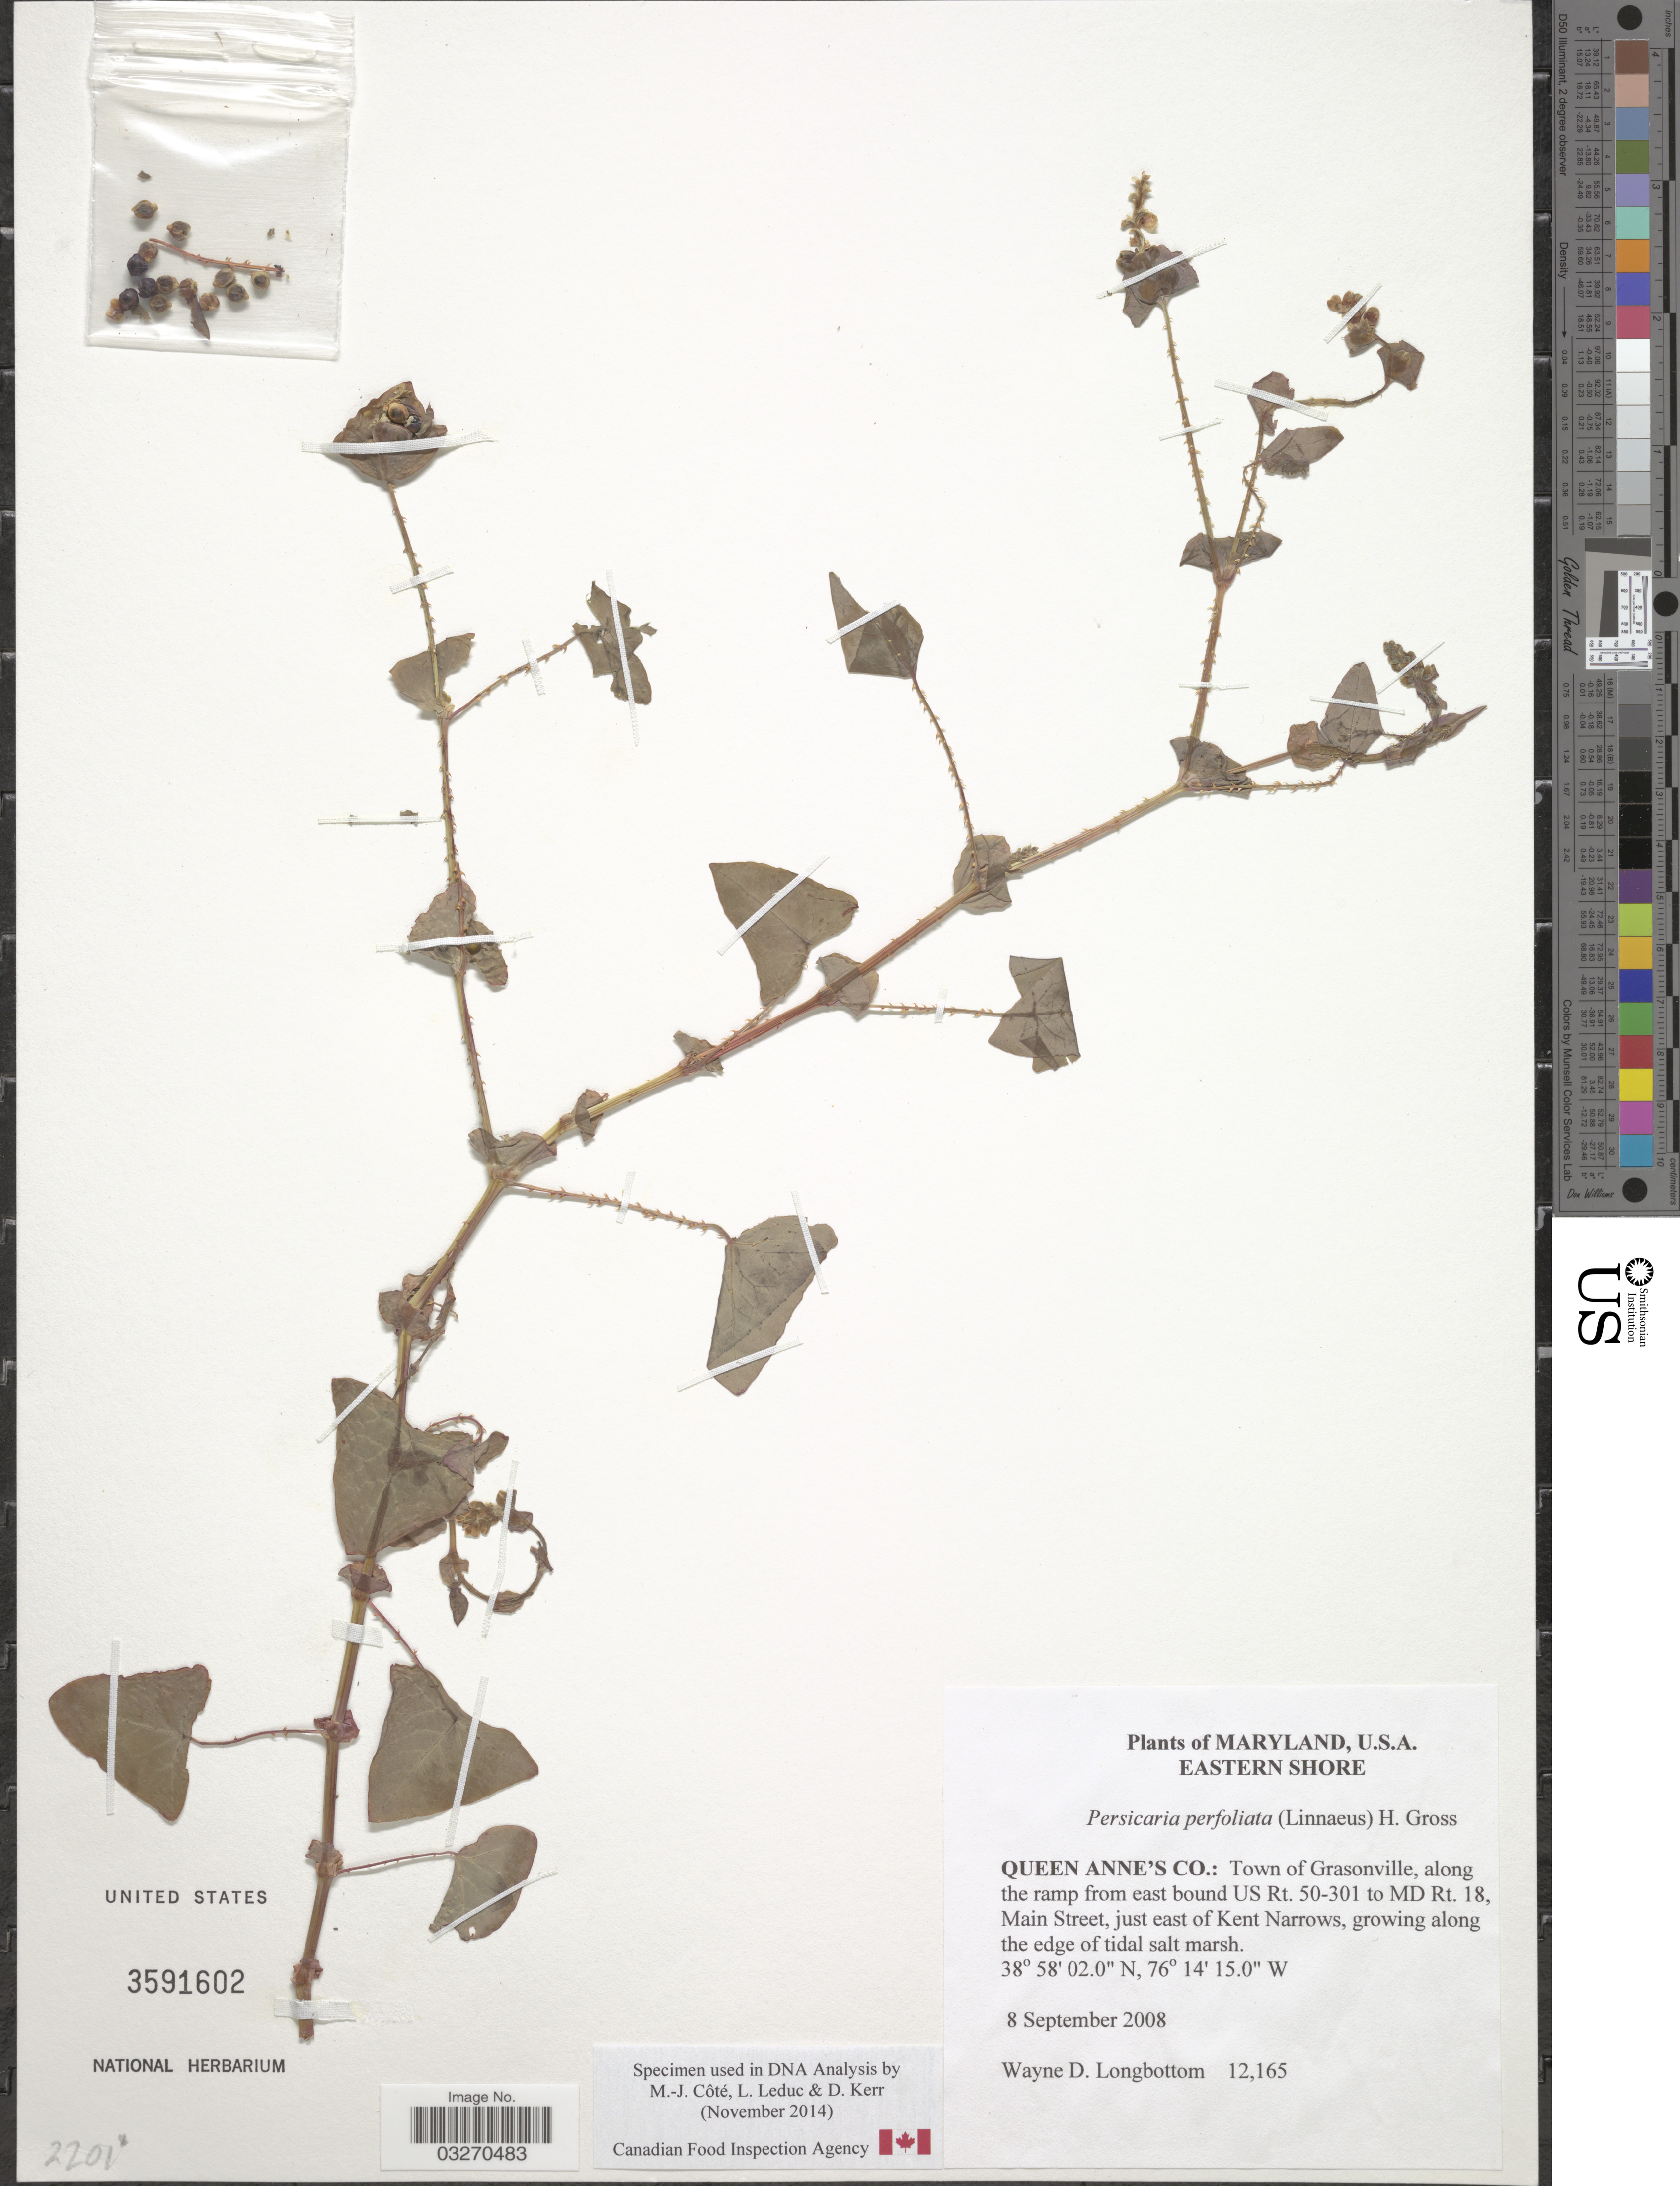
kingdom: Plantae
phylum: Tracheophyta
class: Magnoliopsida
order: Caryophyllales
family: Polygonaceae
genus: Persicaria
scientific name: Persicaria perfoliata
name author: (L.) H. Gross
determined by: Atha, D. E.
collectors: W. D. Longbottom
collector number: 12165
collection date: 2008-09-08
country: United States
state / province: Maryland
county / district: Queen Anne's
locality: Eastern Shore, Queen Anne's Co.: Town of Grasonville, along the ramp from east bound US Rt. 50-301 to MD Rt. 18, Main Street, just east of Kent Narrows.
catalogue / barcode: US 3591602